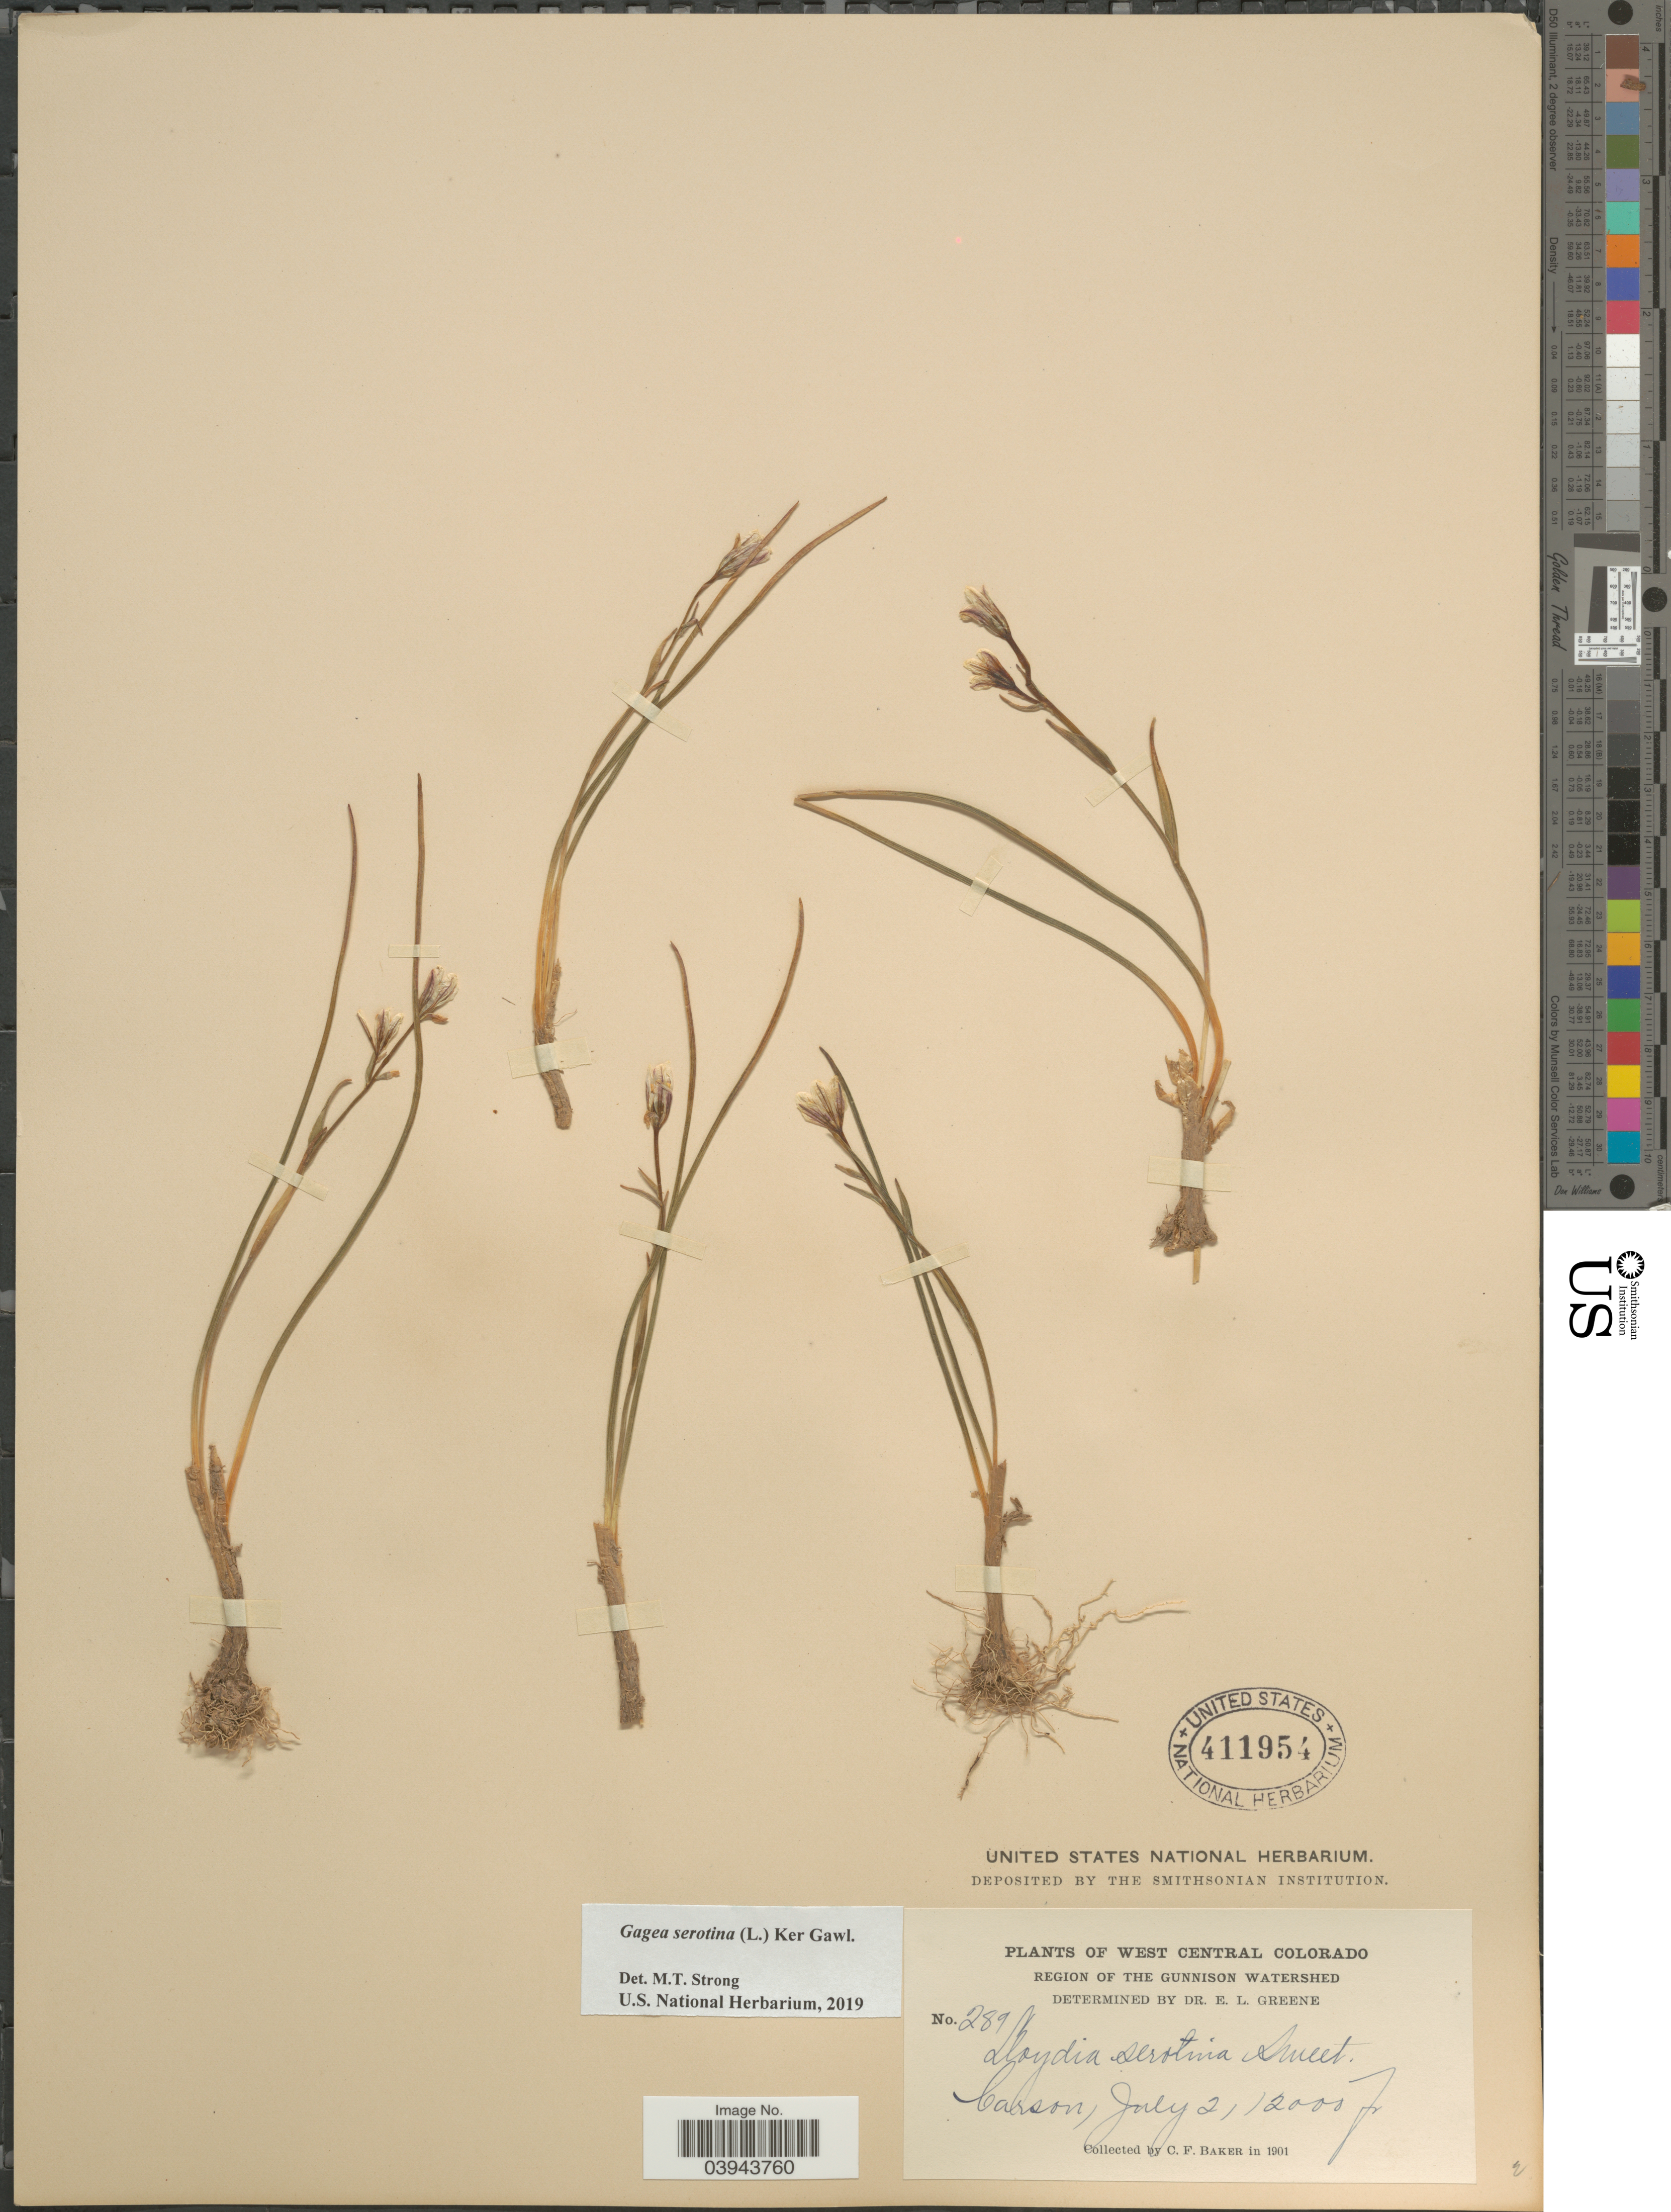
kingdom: Plantae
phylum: Tracheophyta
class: Liliopsida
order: Liliales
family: Liliaceae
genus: Lloydia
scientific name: Lloydia serotina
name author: (L.) Salisb. ex Rchb.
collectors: C. F. Baker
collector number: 289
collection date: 1901-07-02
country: United States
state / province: Colorado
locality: West Central. Region of The Gunnison Watershed. Carson.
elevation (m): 3658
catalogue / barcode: US 411954